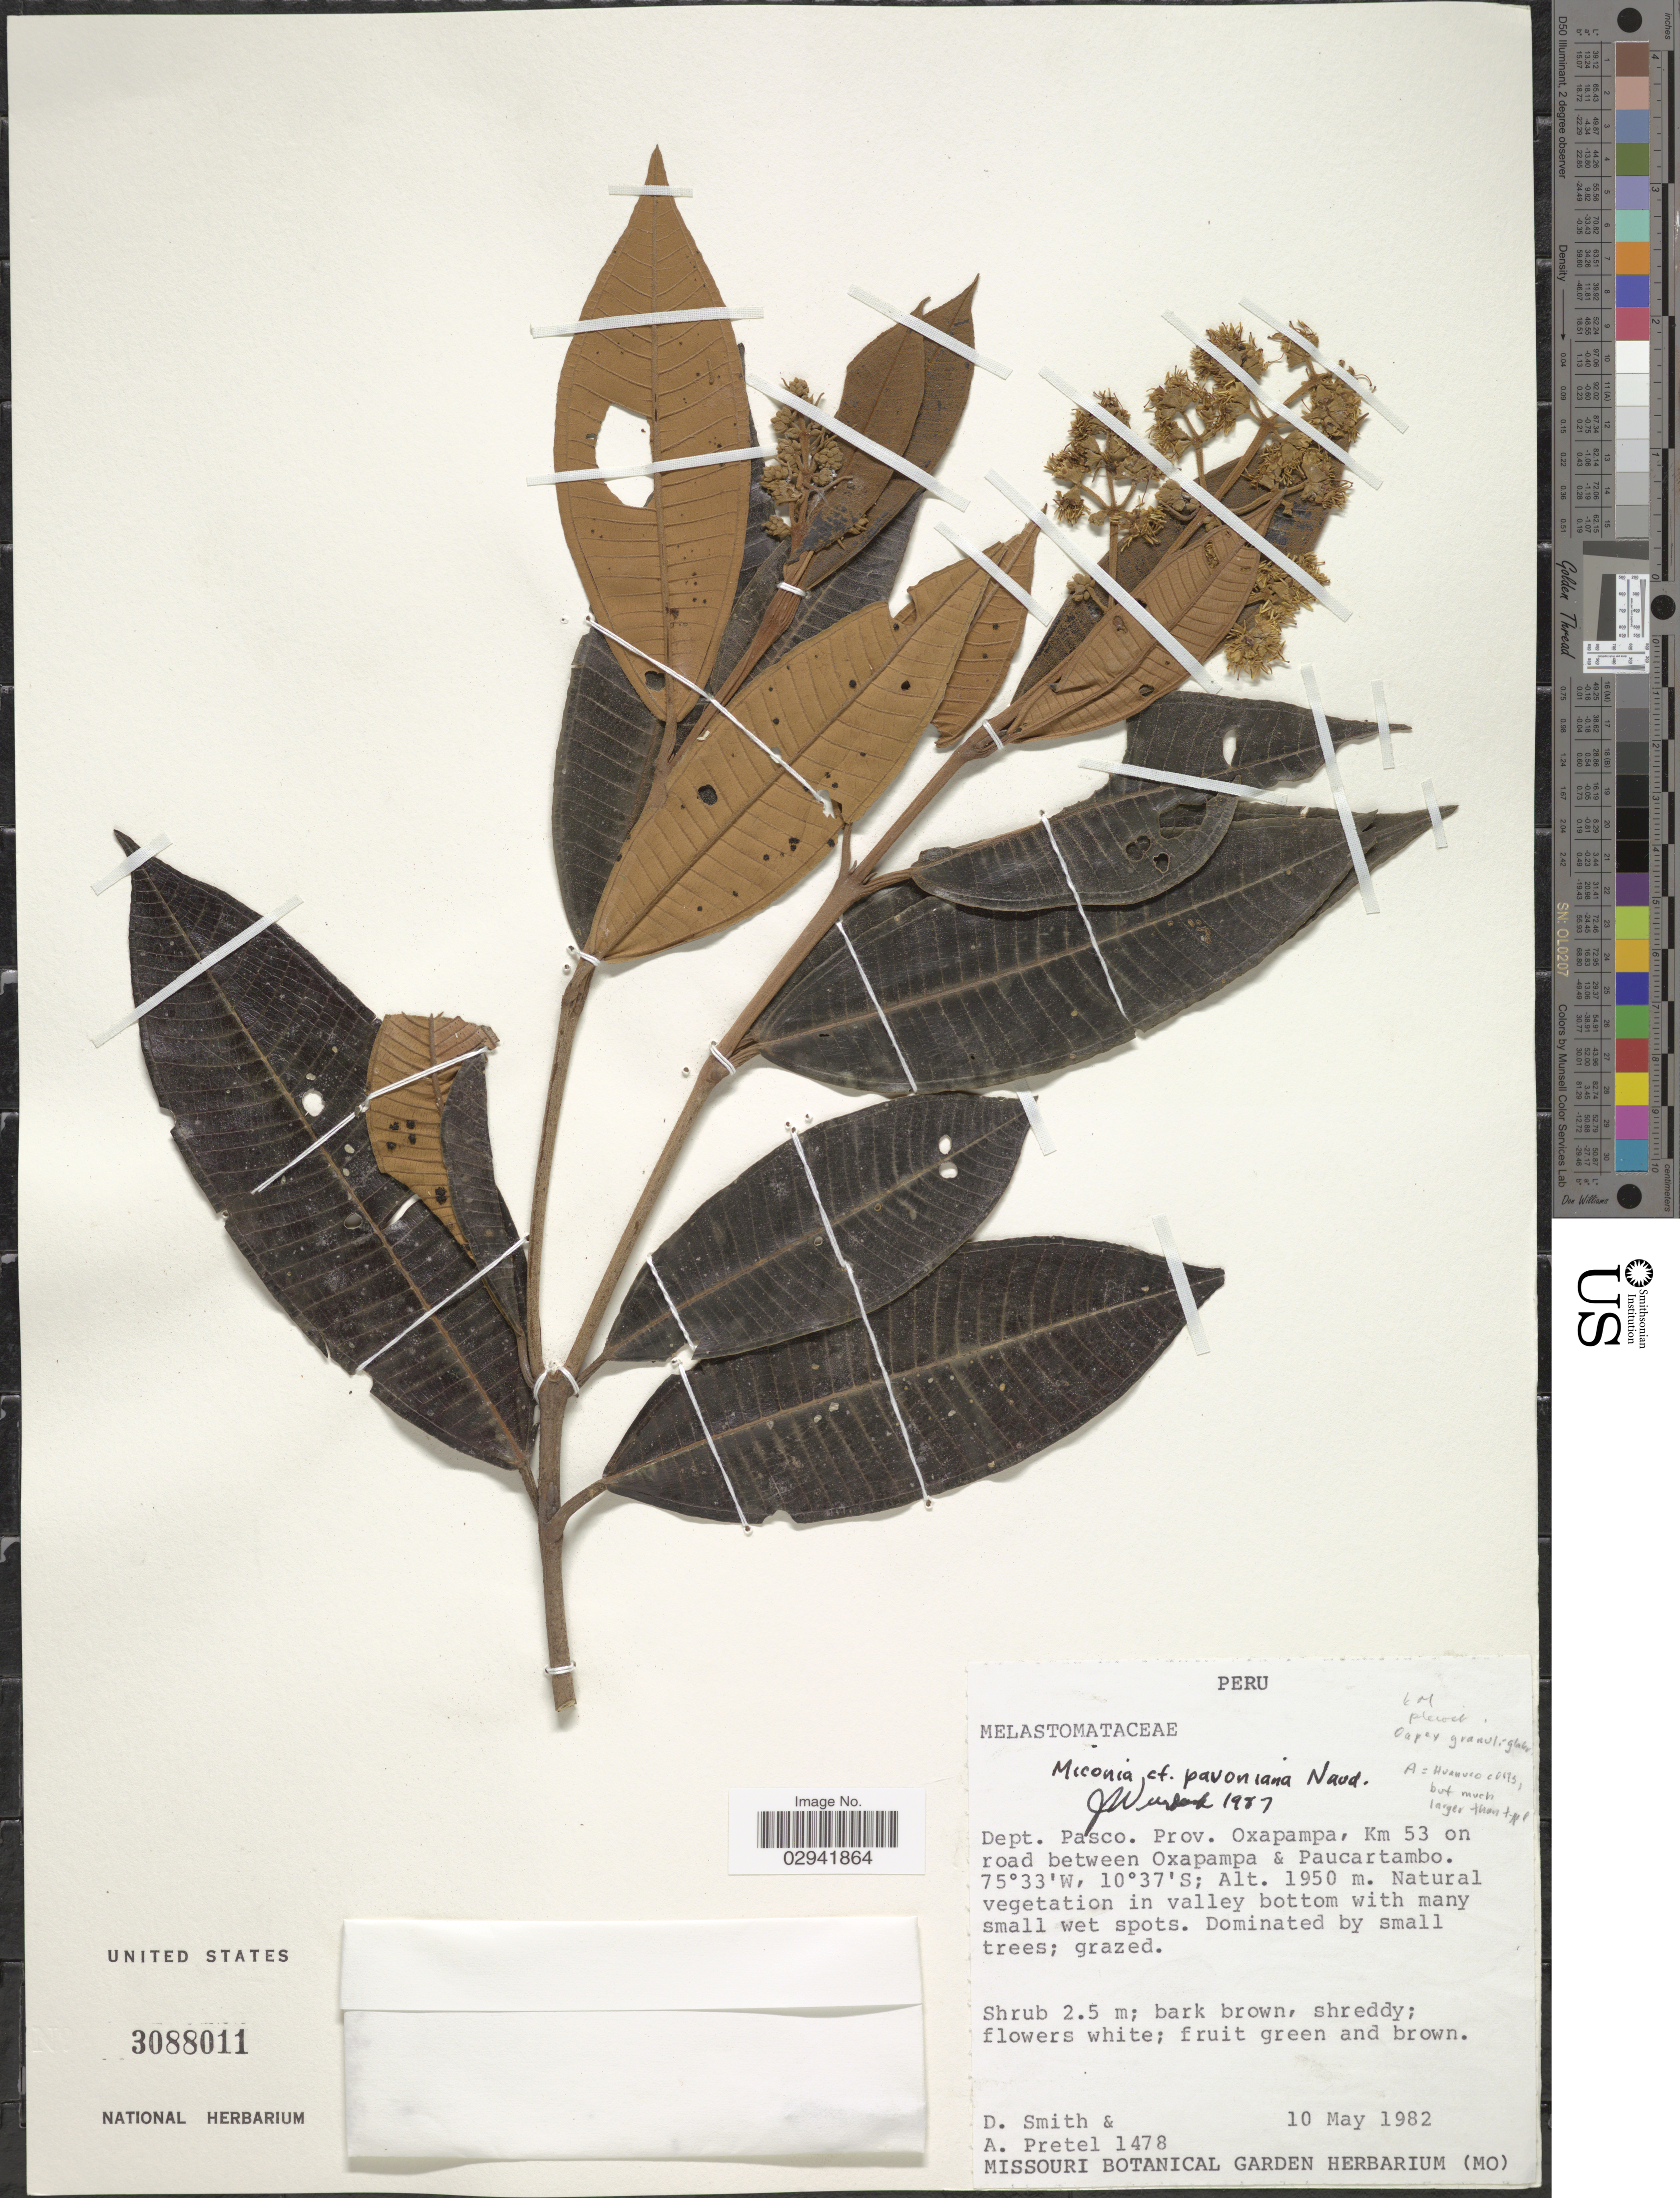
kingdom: Plantae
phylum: Tracheophyta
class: Magnoliopsida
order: Myrtales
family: Melastomataceae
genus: Miconia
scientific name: Miconia pavoniana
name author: Naudin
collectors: D. Smith & A. Pretel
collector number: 1478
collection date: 1982-05-10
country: Peru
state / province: Pasco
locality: Dept. Pasco. Prov. Oxapampa, Km 53 on road between Oxapampa & Paucartambo.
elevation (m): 1950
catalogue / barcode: US 3088011